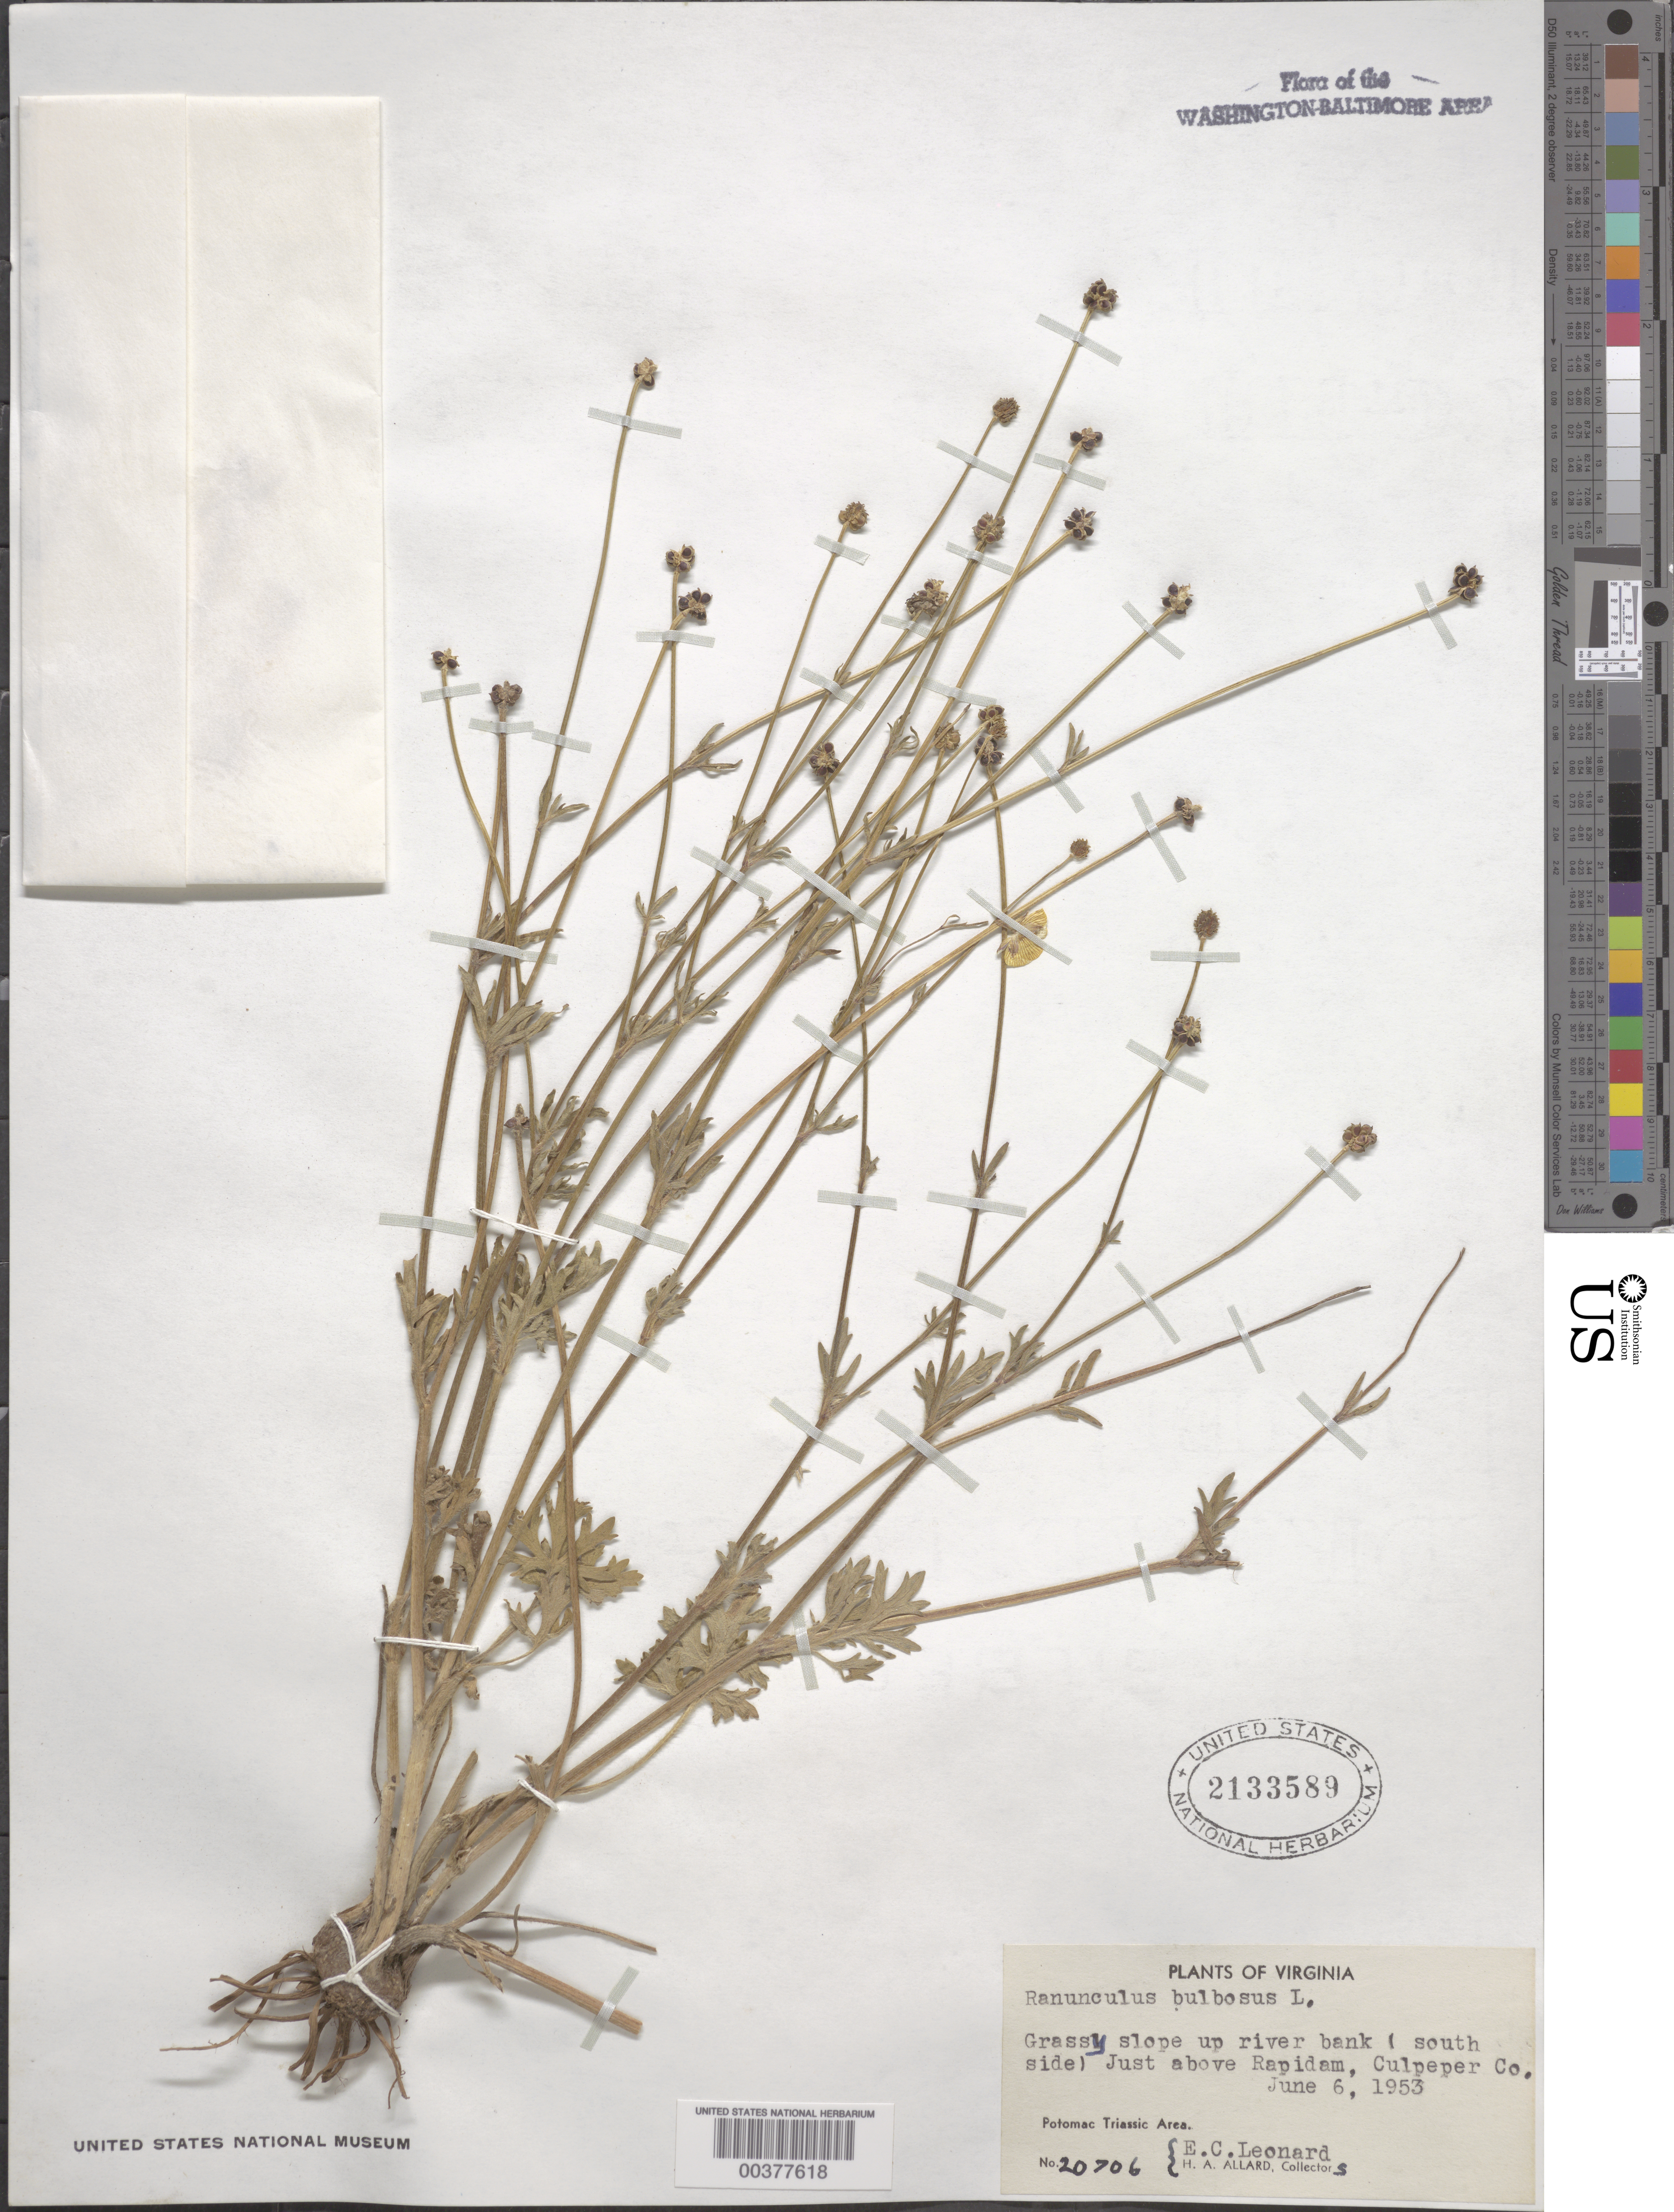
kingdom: Plantae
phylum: Tracheophyta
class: Magnoliopsida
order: Ranunculales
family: Ranunculaceae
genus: Ranunculus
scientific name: Ranunculus bulbosus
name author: L.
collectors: E. C. Leonard & H. A. Allard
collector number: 20706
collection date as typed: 06 Jun 1953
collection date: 1953-06-06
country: United States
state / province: Virginia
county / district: Culpeper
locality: Above Rapidam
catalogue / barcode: US 2133589